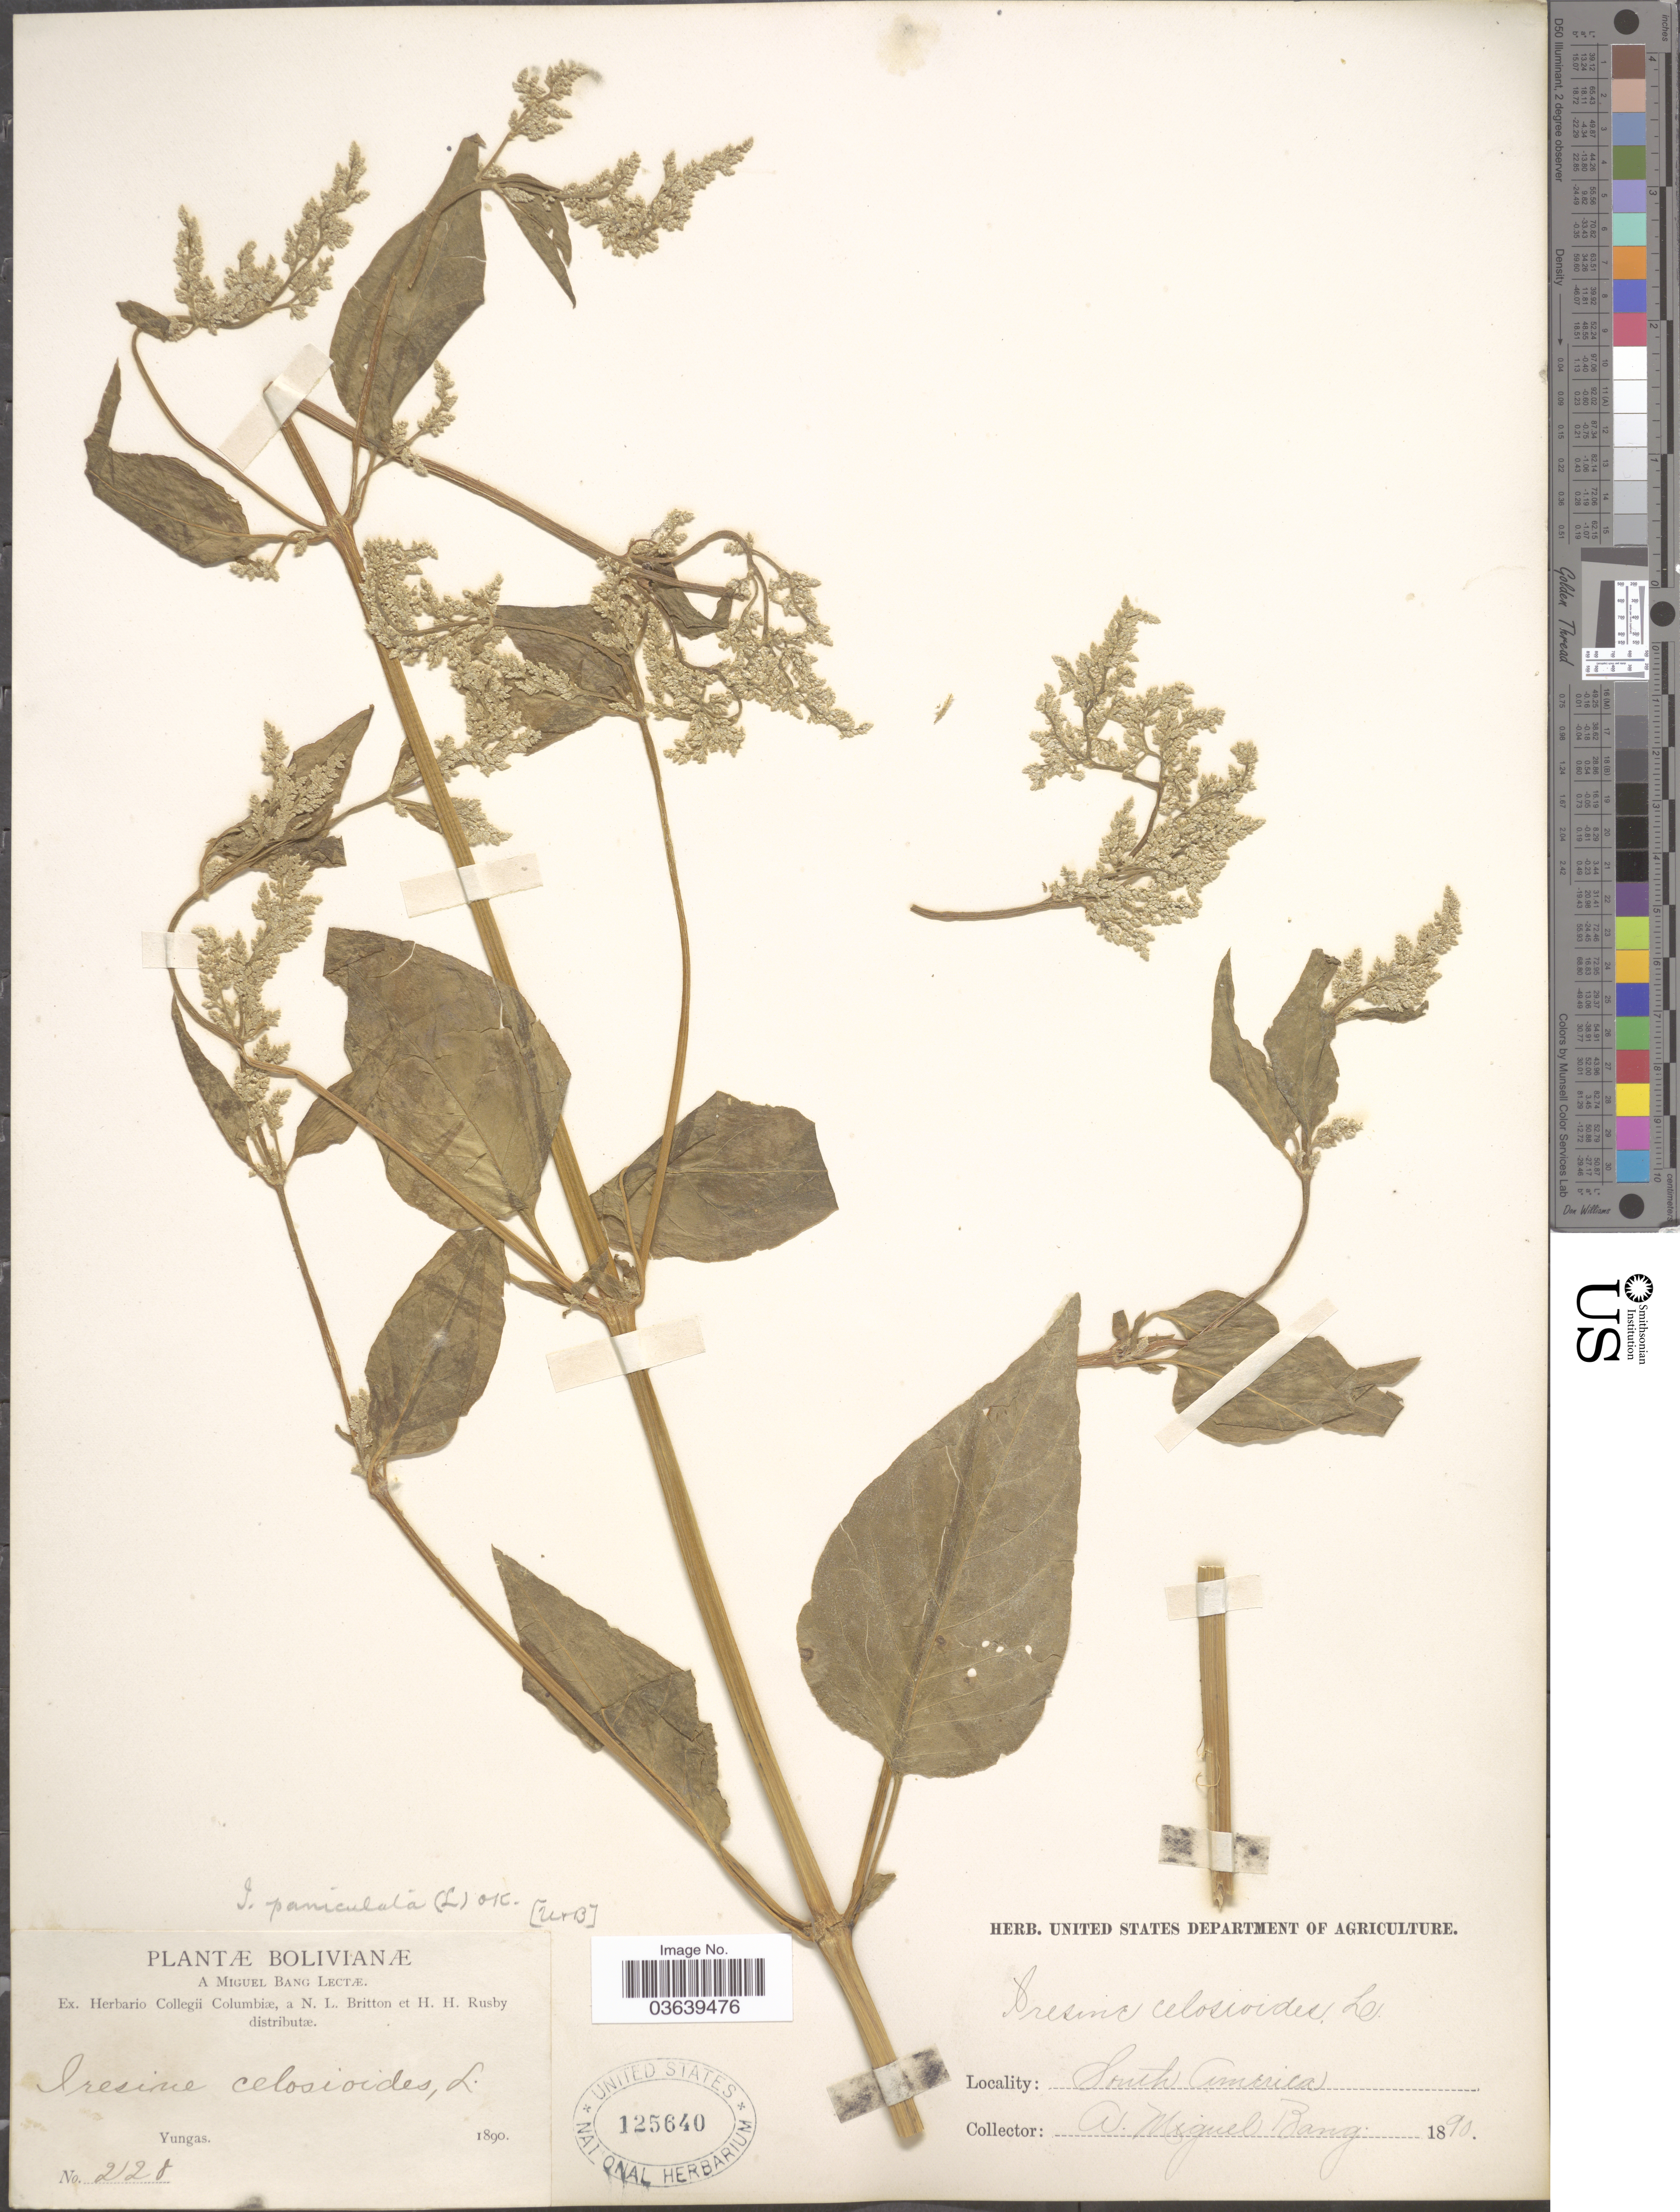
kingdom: Plantae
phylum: Tracheophyta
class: Magnoliopsida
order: Caryophyllales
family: Amaranthaceae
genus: Iresine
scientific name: Iresine celosia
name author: L.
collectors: M. Bang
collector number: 2128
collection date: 1890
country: Bolivia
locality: Yungas.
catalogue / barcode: US 125640